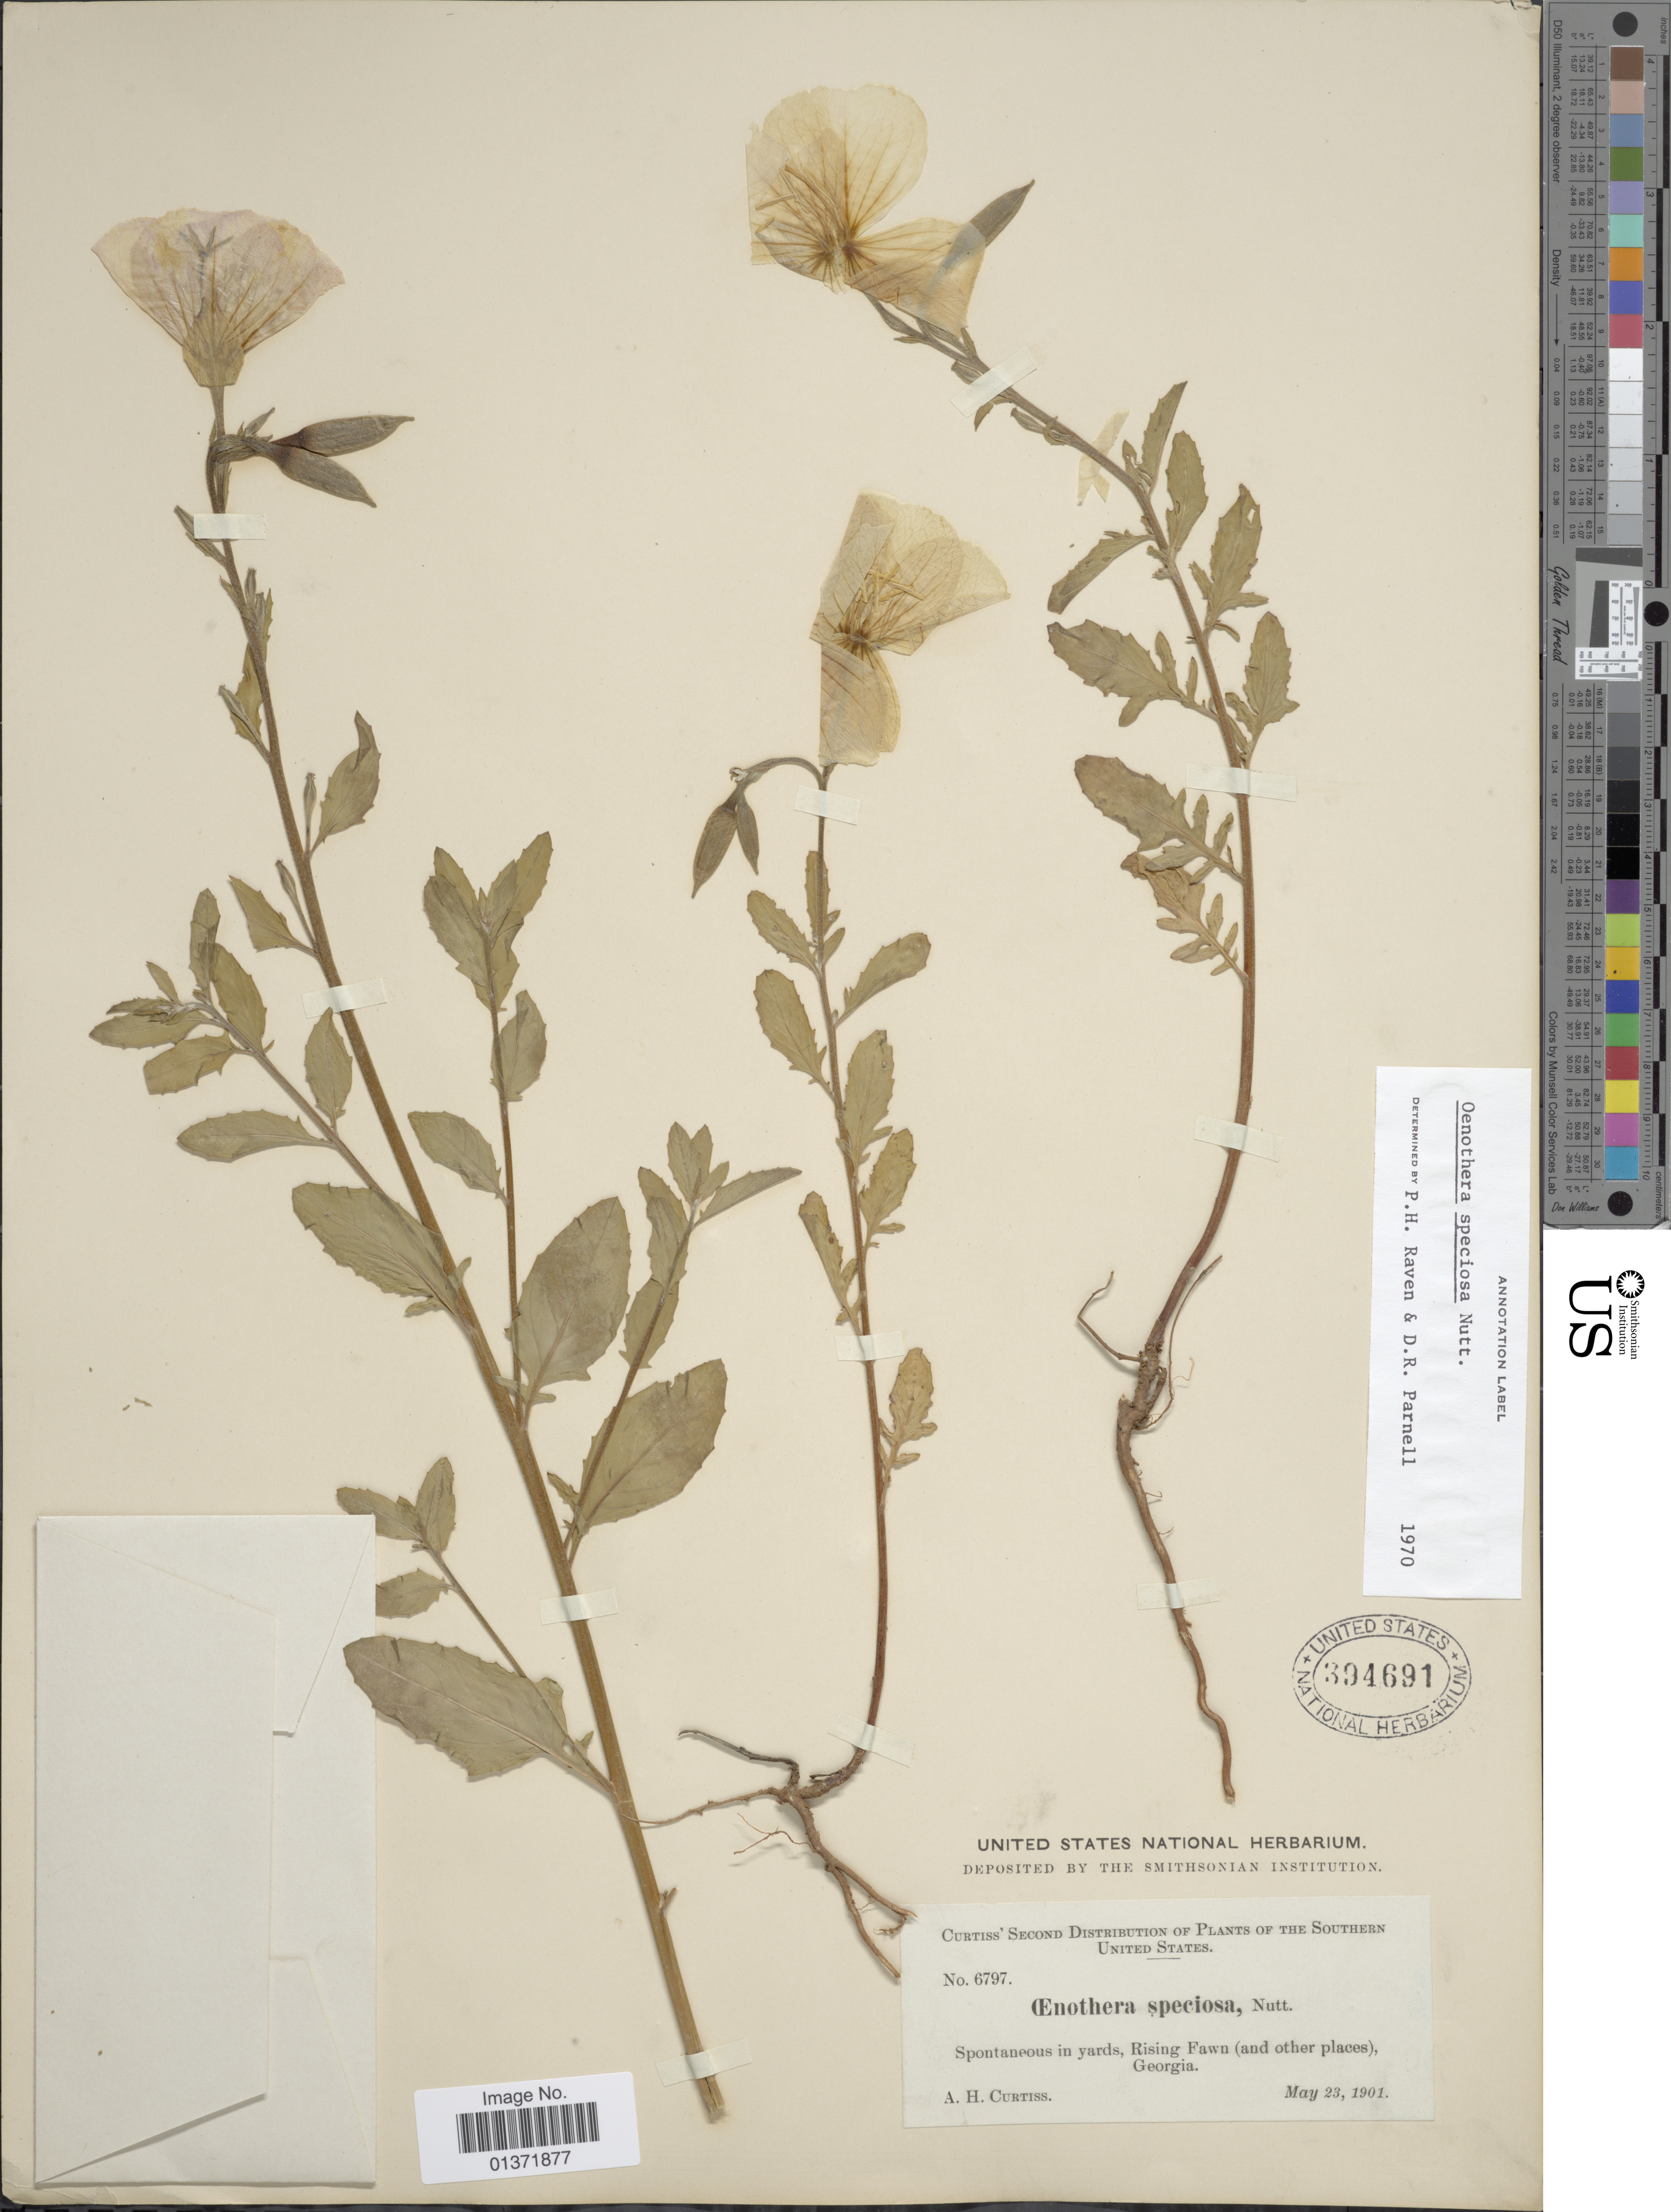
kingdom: Plantae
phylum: Tracheophyta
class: Magnoliopsida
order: Myrtales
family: Onagraceae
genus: Oenothera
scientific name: Oenothera speciosa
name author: Nutt.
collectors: A. H. Curtiss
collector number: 6797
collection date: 1901-05-23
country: United States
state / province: Georgia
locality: Rising Fawn (and other places)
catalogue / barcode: US 394691